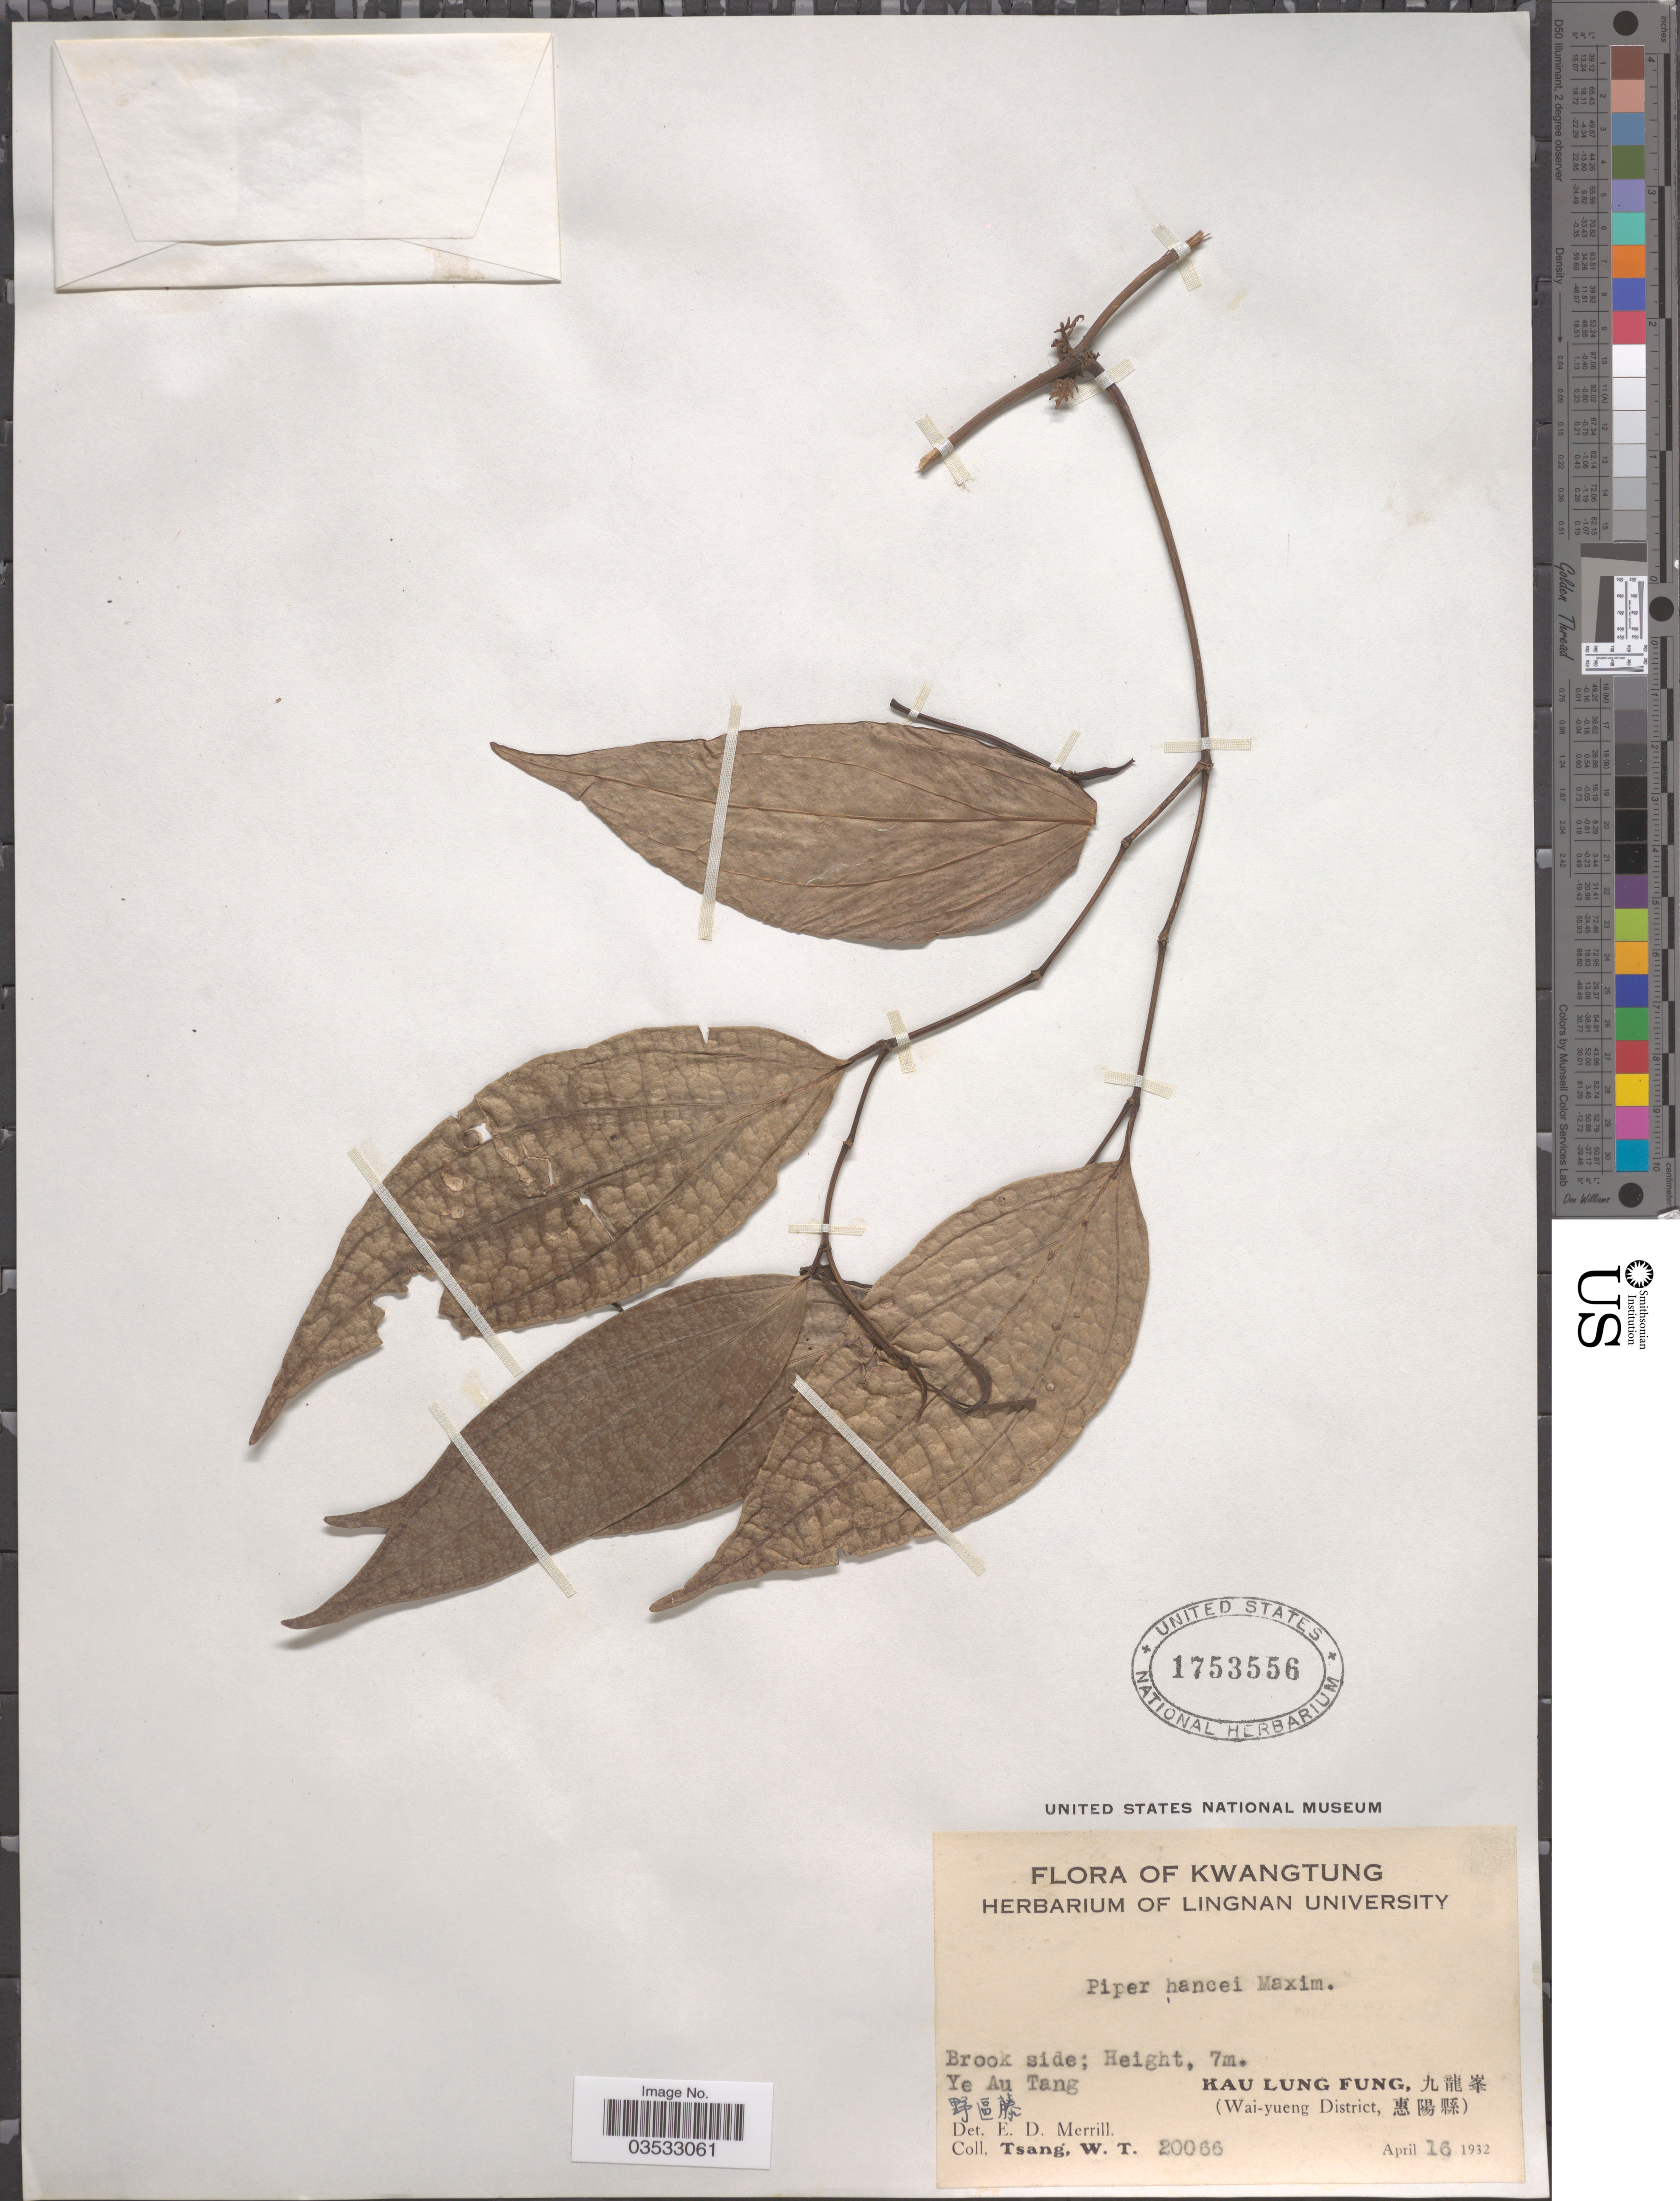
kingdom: Plantae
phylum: Tracheophyta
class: Magnoliopsida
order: Piperales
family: Piperaceae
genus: Piper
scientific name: Piper hancei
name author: Maxim.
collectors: W. T. Tsang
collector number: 20066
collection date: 1932-04-16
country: China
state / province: Guangdong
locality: Kwangtung. Brook side; Ye Au Tang, Kau Lung Fung, X. (Wai-yueng District, X).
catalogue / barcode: US 1753556